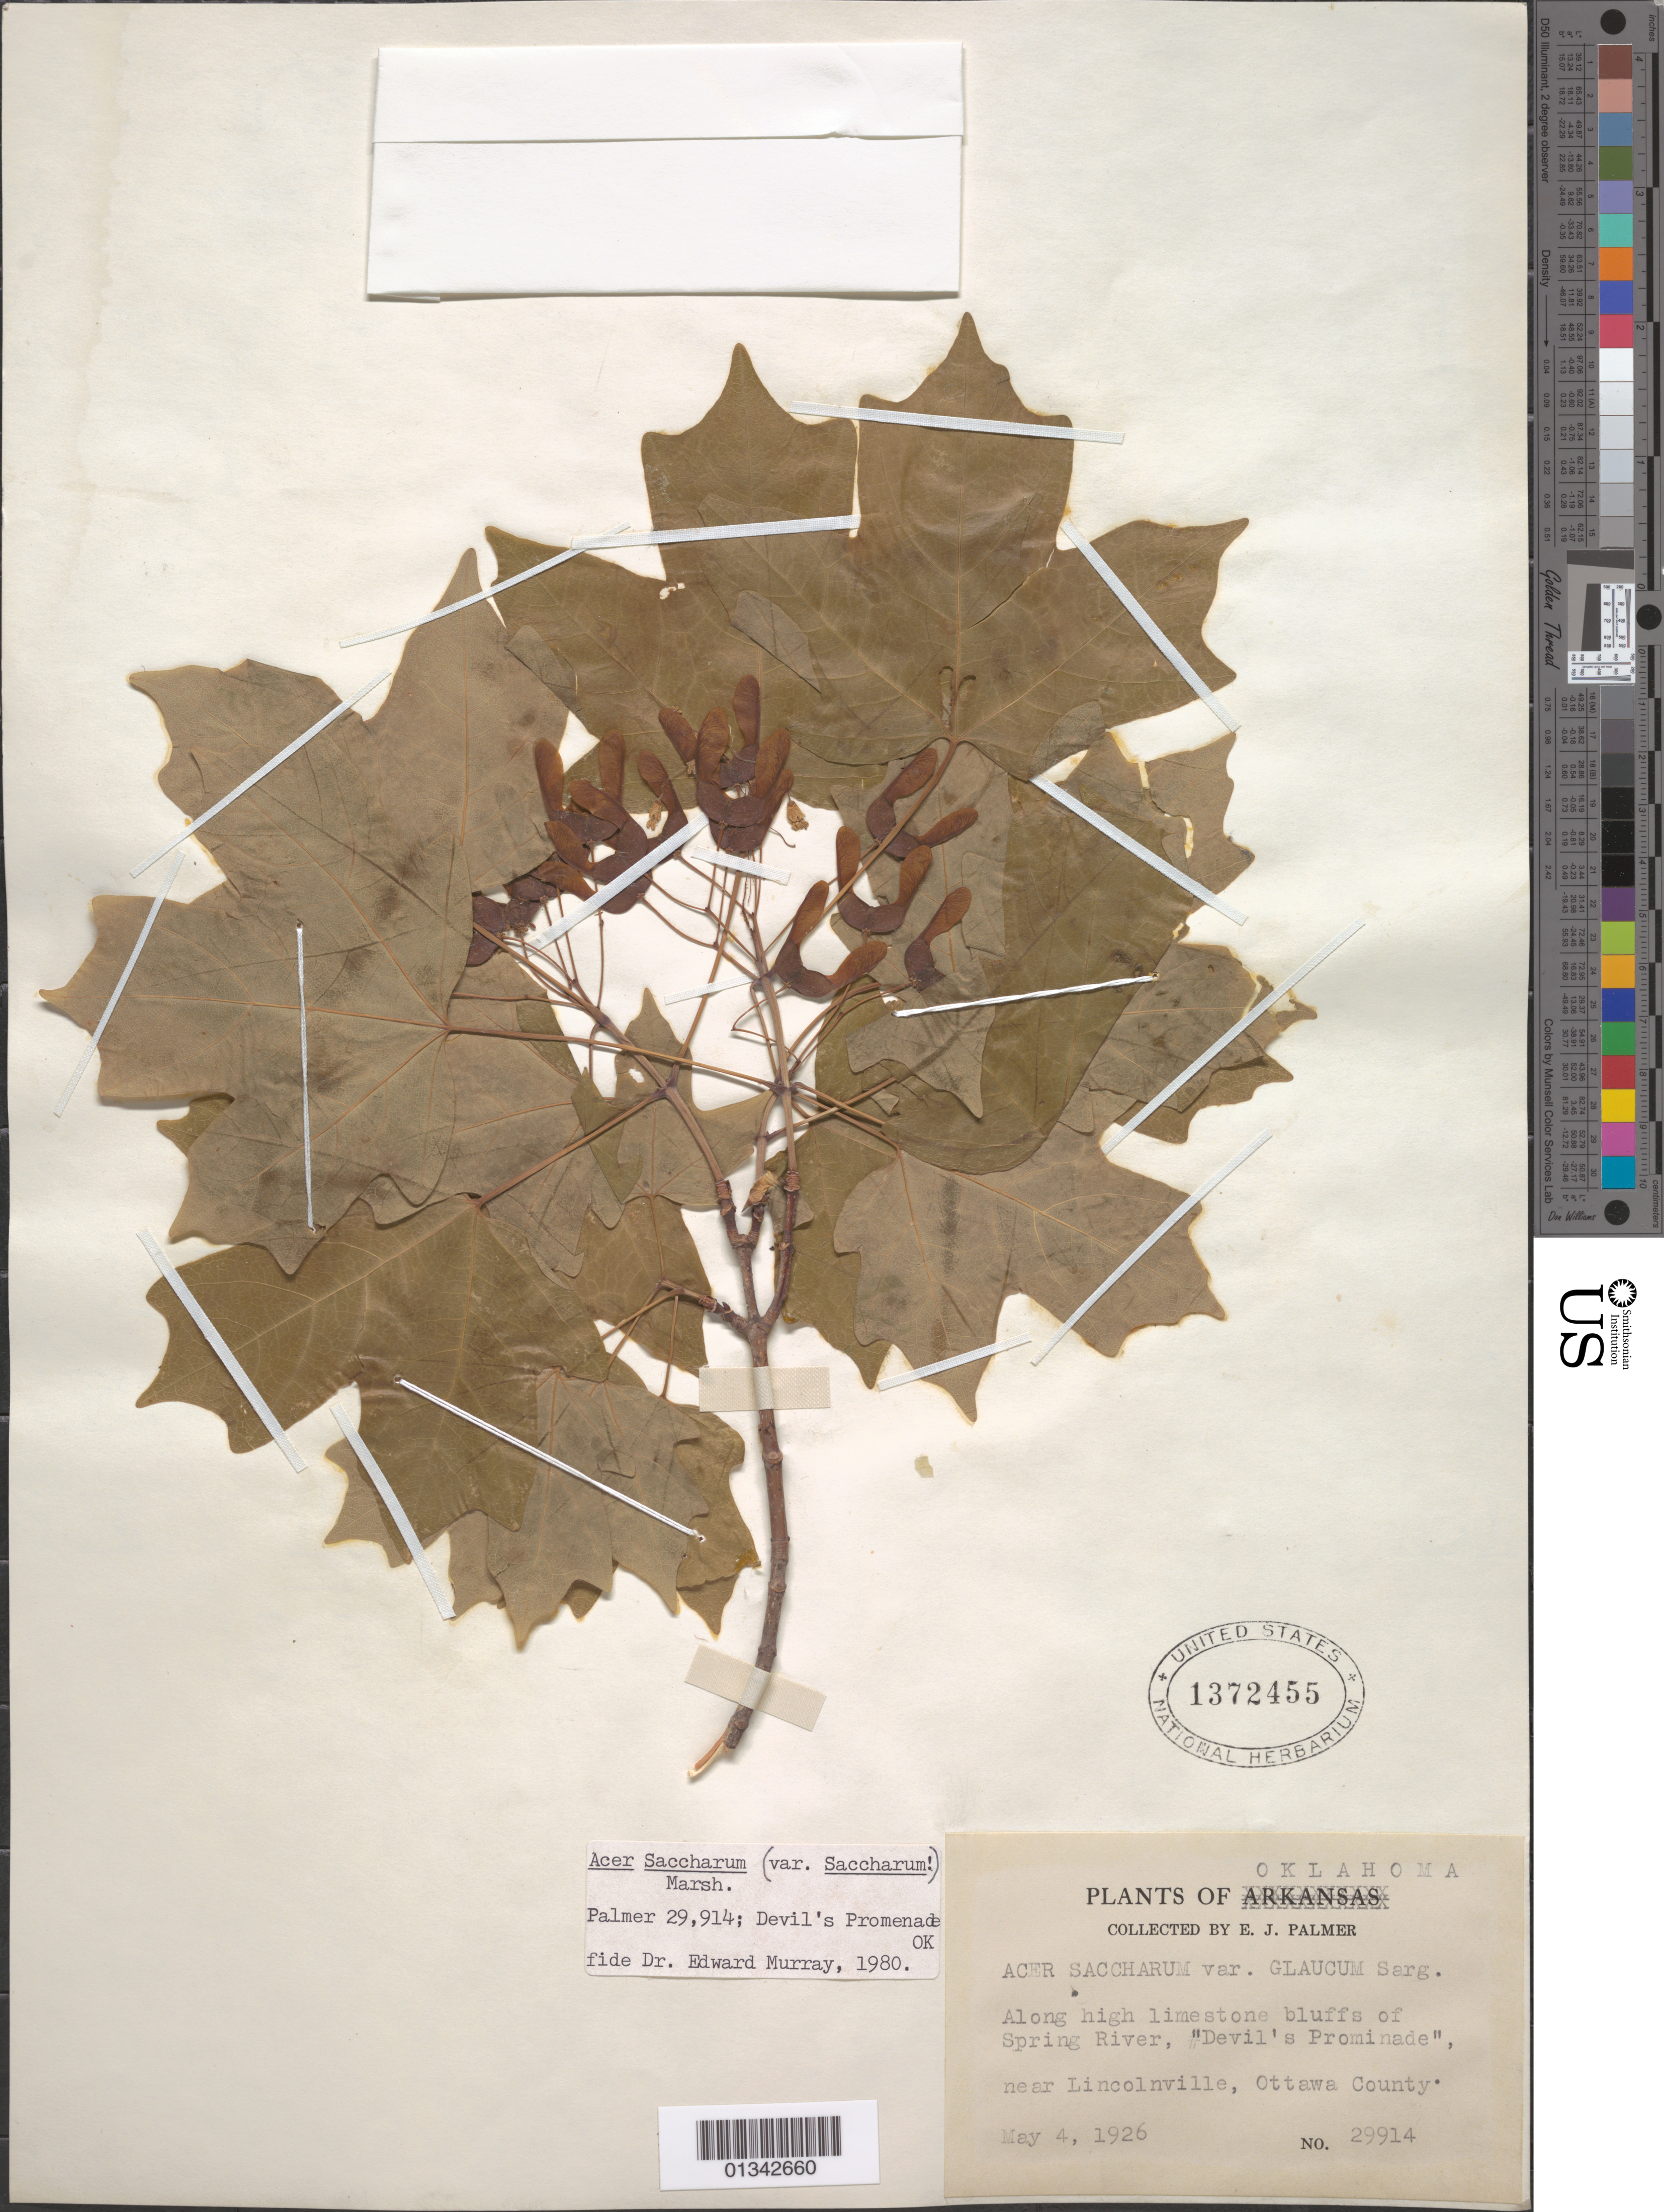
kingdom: Plantae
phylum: Tracheophyta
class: Magnoliopsida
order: Sapindales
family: Sapindaceae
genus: Acer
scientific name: Acer saccharum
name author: Marshall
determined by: Murray, Edward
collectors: E. J. Palmer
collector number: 29914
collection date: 1926-05-04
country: United States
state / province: Oklahoma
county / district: Ottawa County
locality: Ottawa County, near Lincolnville, bluffs of Spring River, "Devil's Prominade"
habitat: Along high bluffs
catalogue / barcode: US 1372455